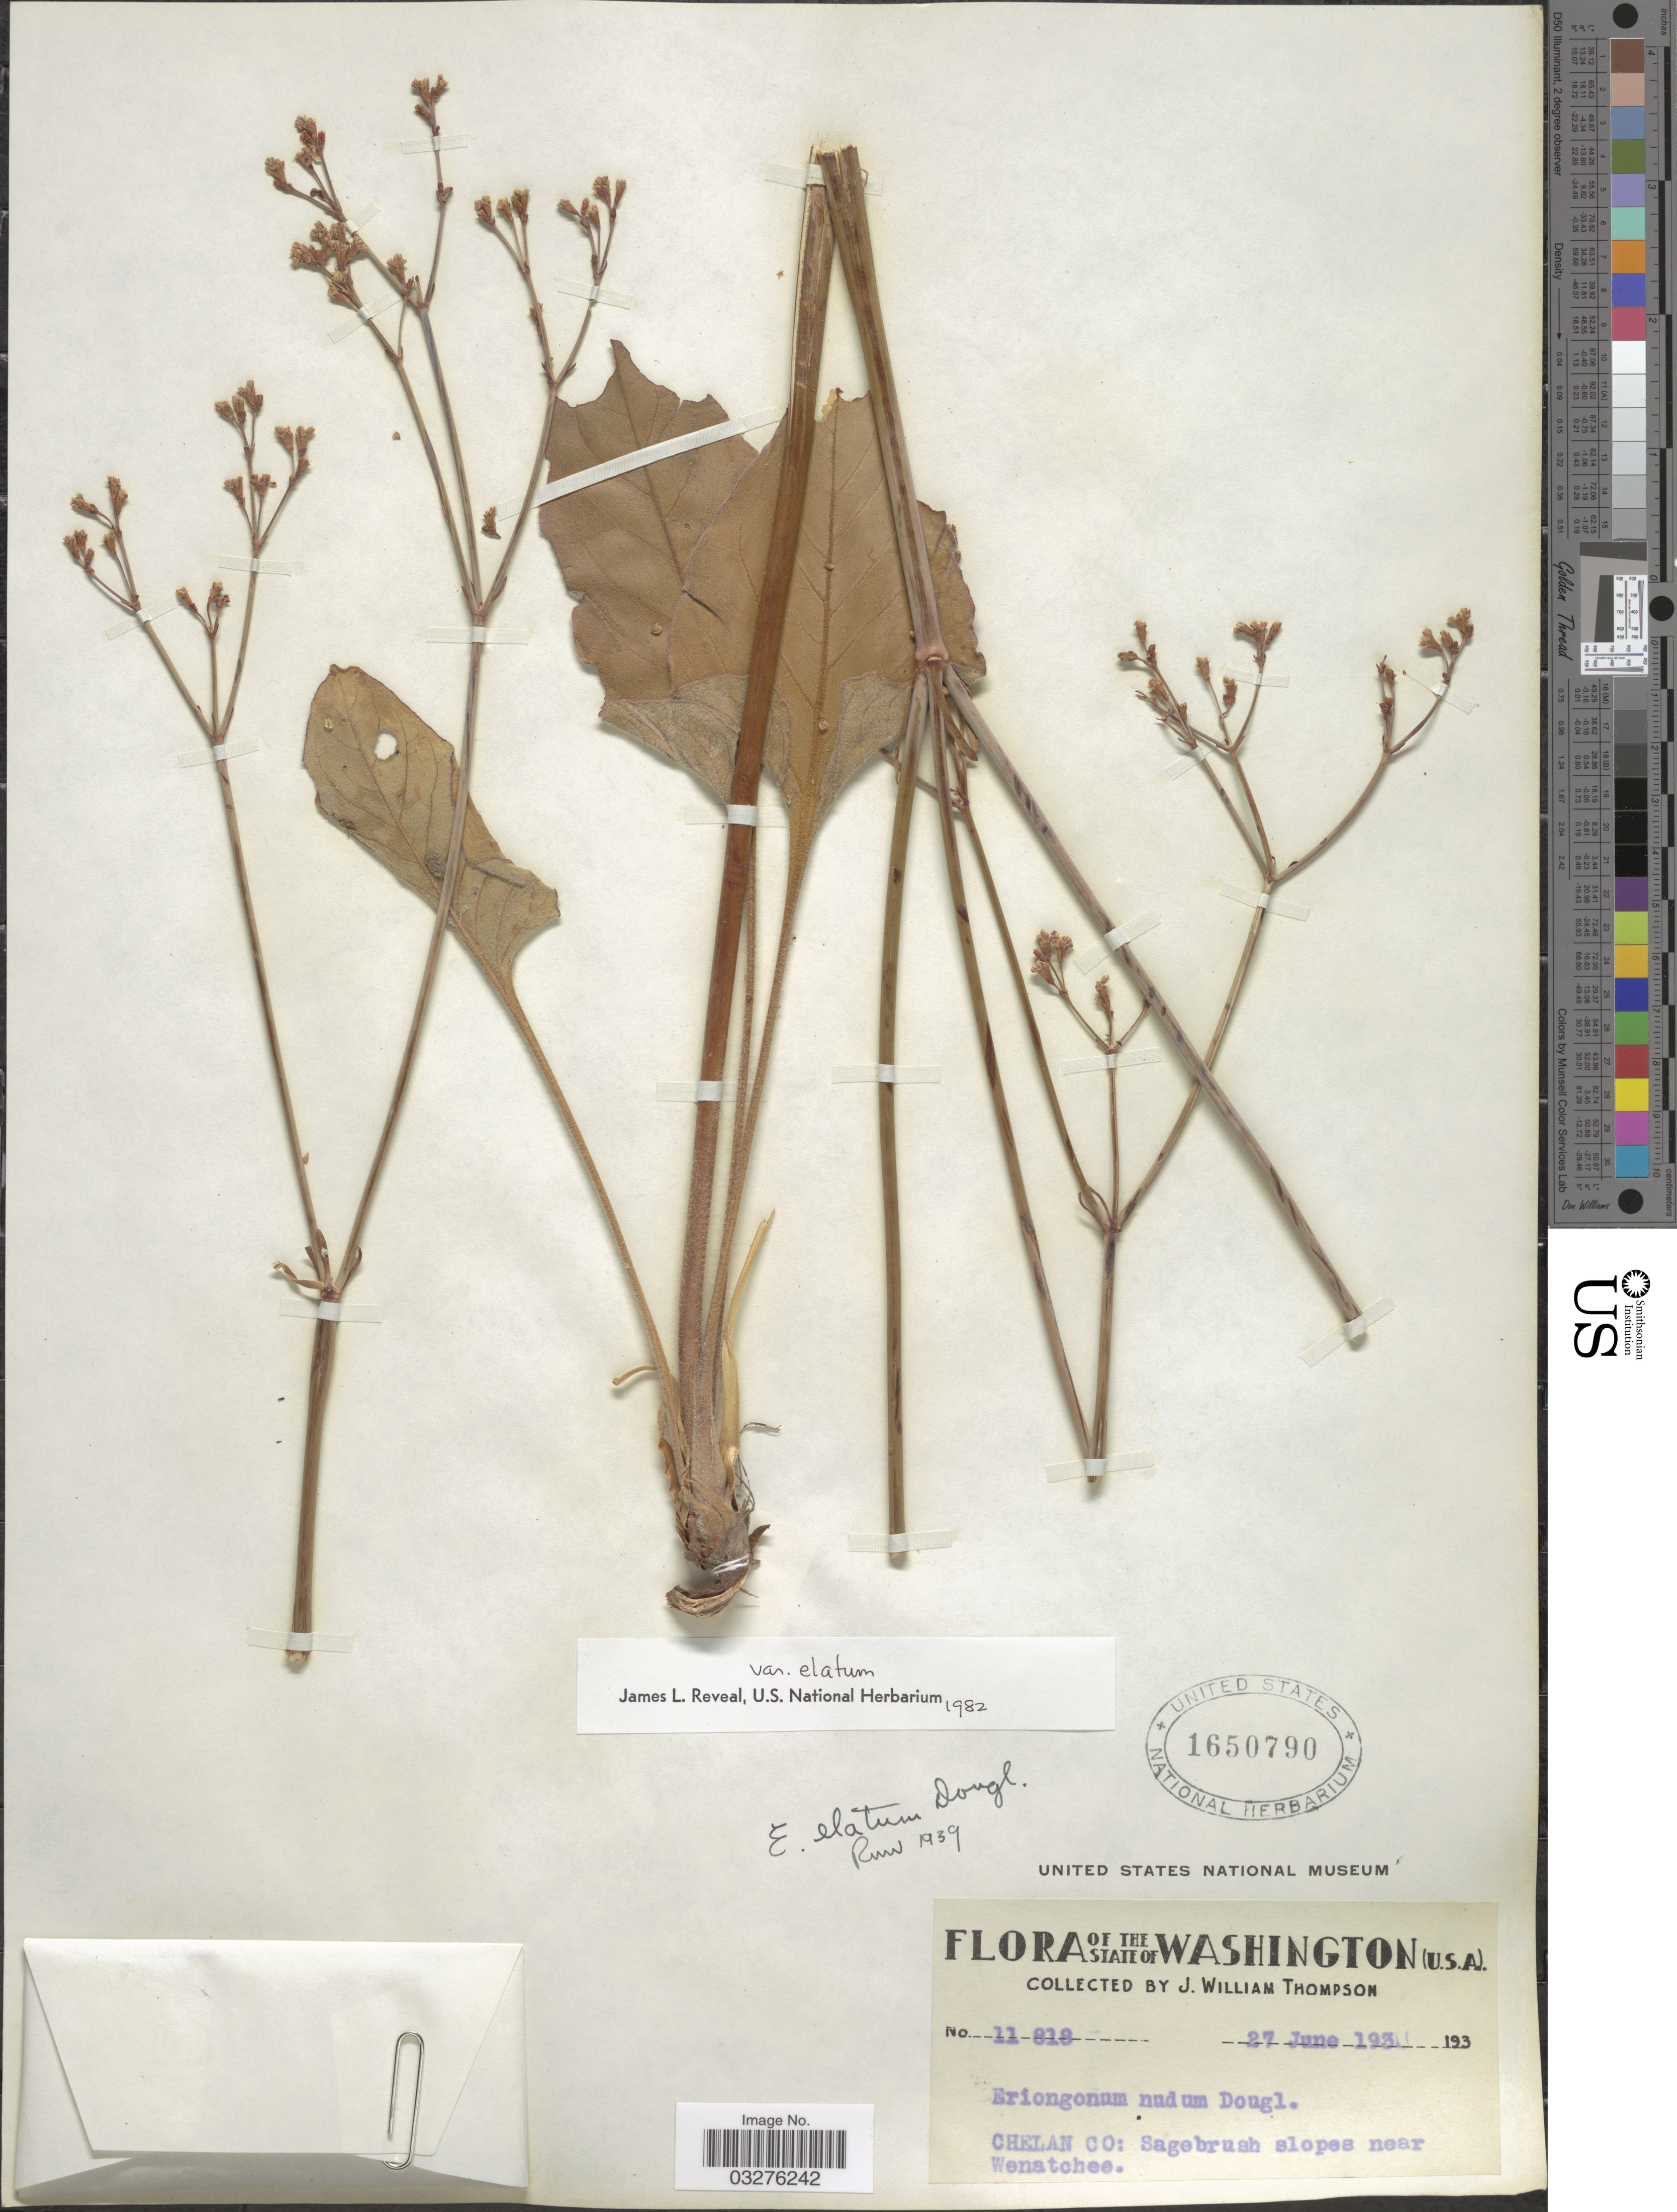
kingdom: Plantae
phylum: Tracheophyta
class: Magnoliopsida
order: Caryophyllales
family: Polygonaceae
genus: Eriogonum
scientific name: Eriogonum elatum var. elatum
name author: Douglas ex Benth.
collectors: J. W. Thompson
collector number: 11818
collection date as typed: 27 June 193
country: United States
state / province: Washington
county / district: Chelan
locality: Chelan Co: Sagebrush slopes near Wenatchee.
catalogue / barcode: US 1650790